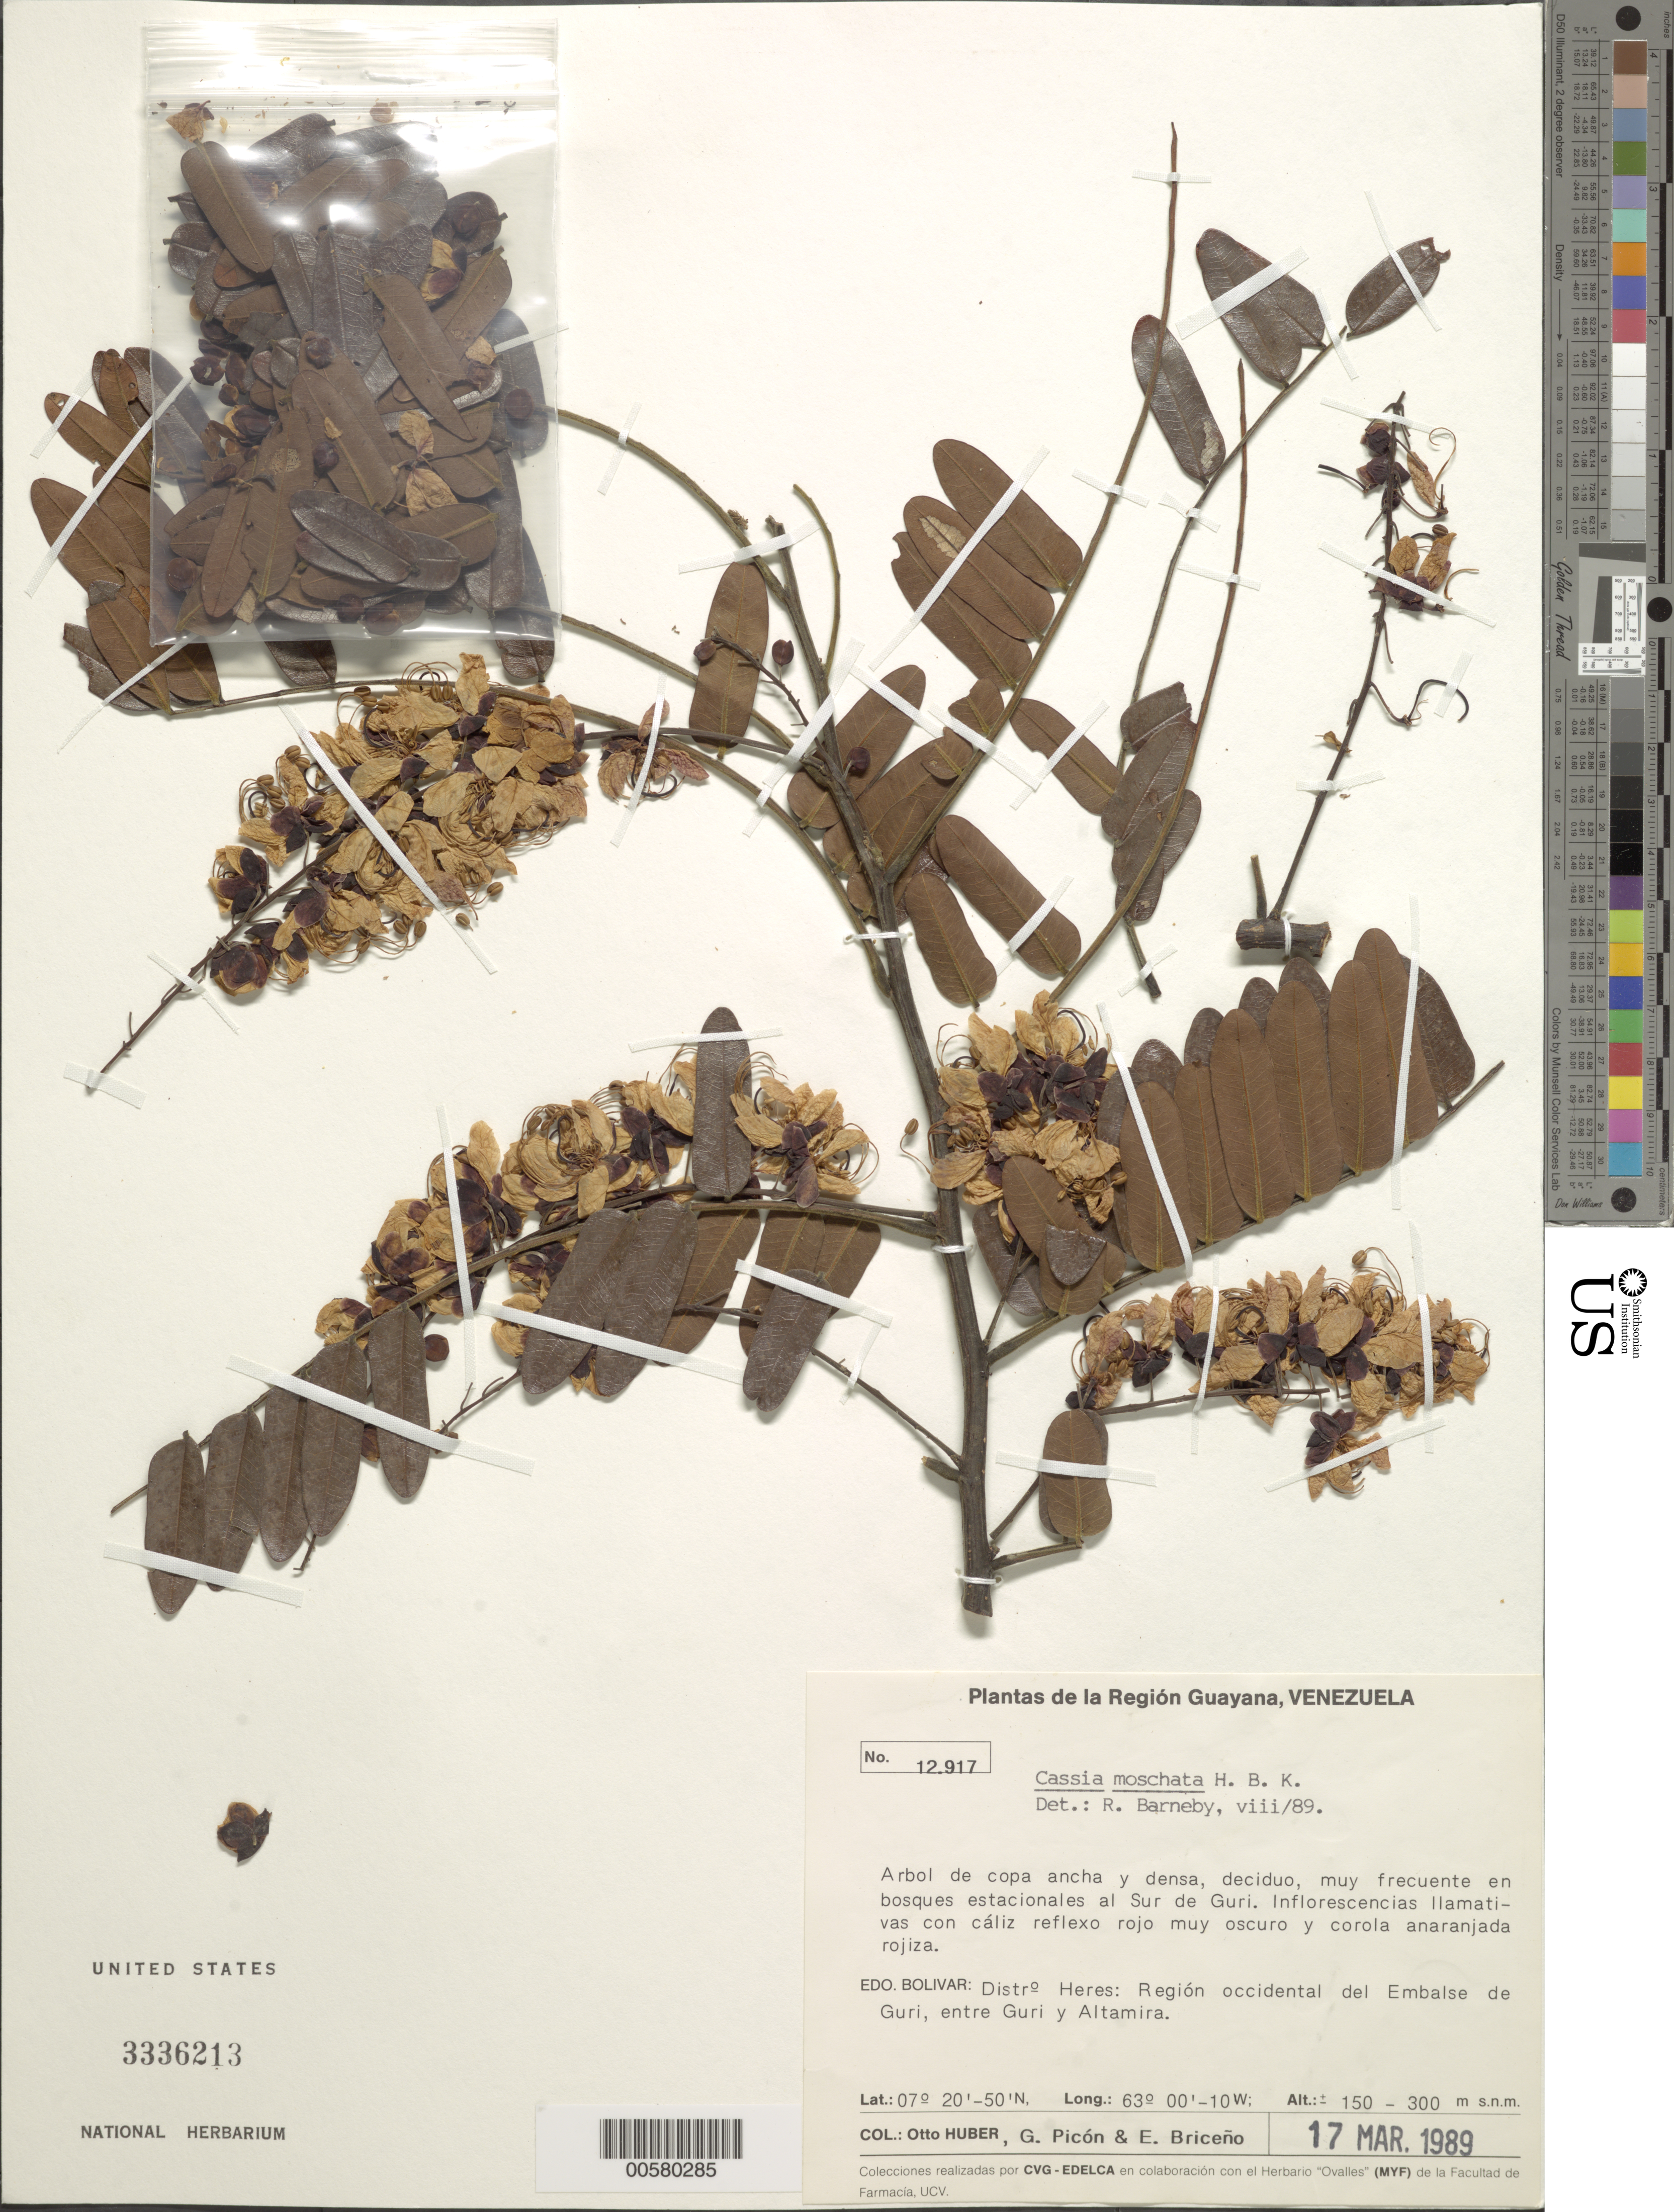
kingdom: Plantae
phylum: Tracheophyta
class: Magnoliopsida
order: Fabales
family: Fabaceae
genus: Cassia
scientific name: Cassia moschata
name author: Kunth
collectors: O. Huber, G. Picón Navas & E. Briceno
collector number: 12917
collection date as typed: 17 Mar 1989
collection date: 1989-03-17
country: Venezuela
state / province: Bolivar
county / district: Heres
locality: Embalse de guri, between guri and altamira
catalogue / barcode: US 3336213